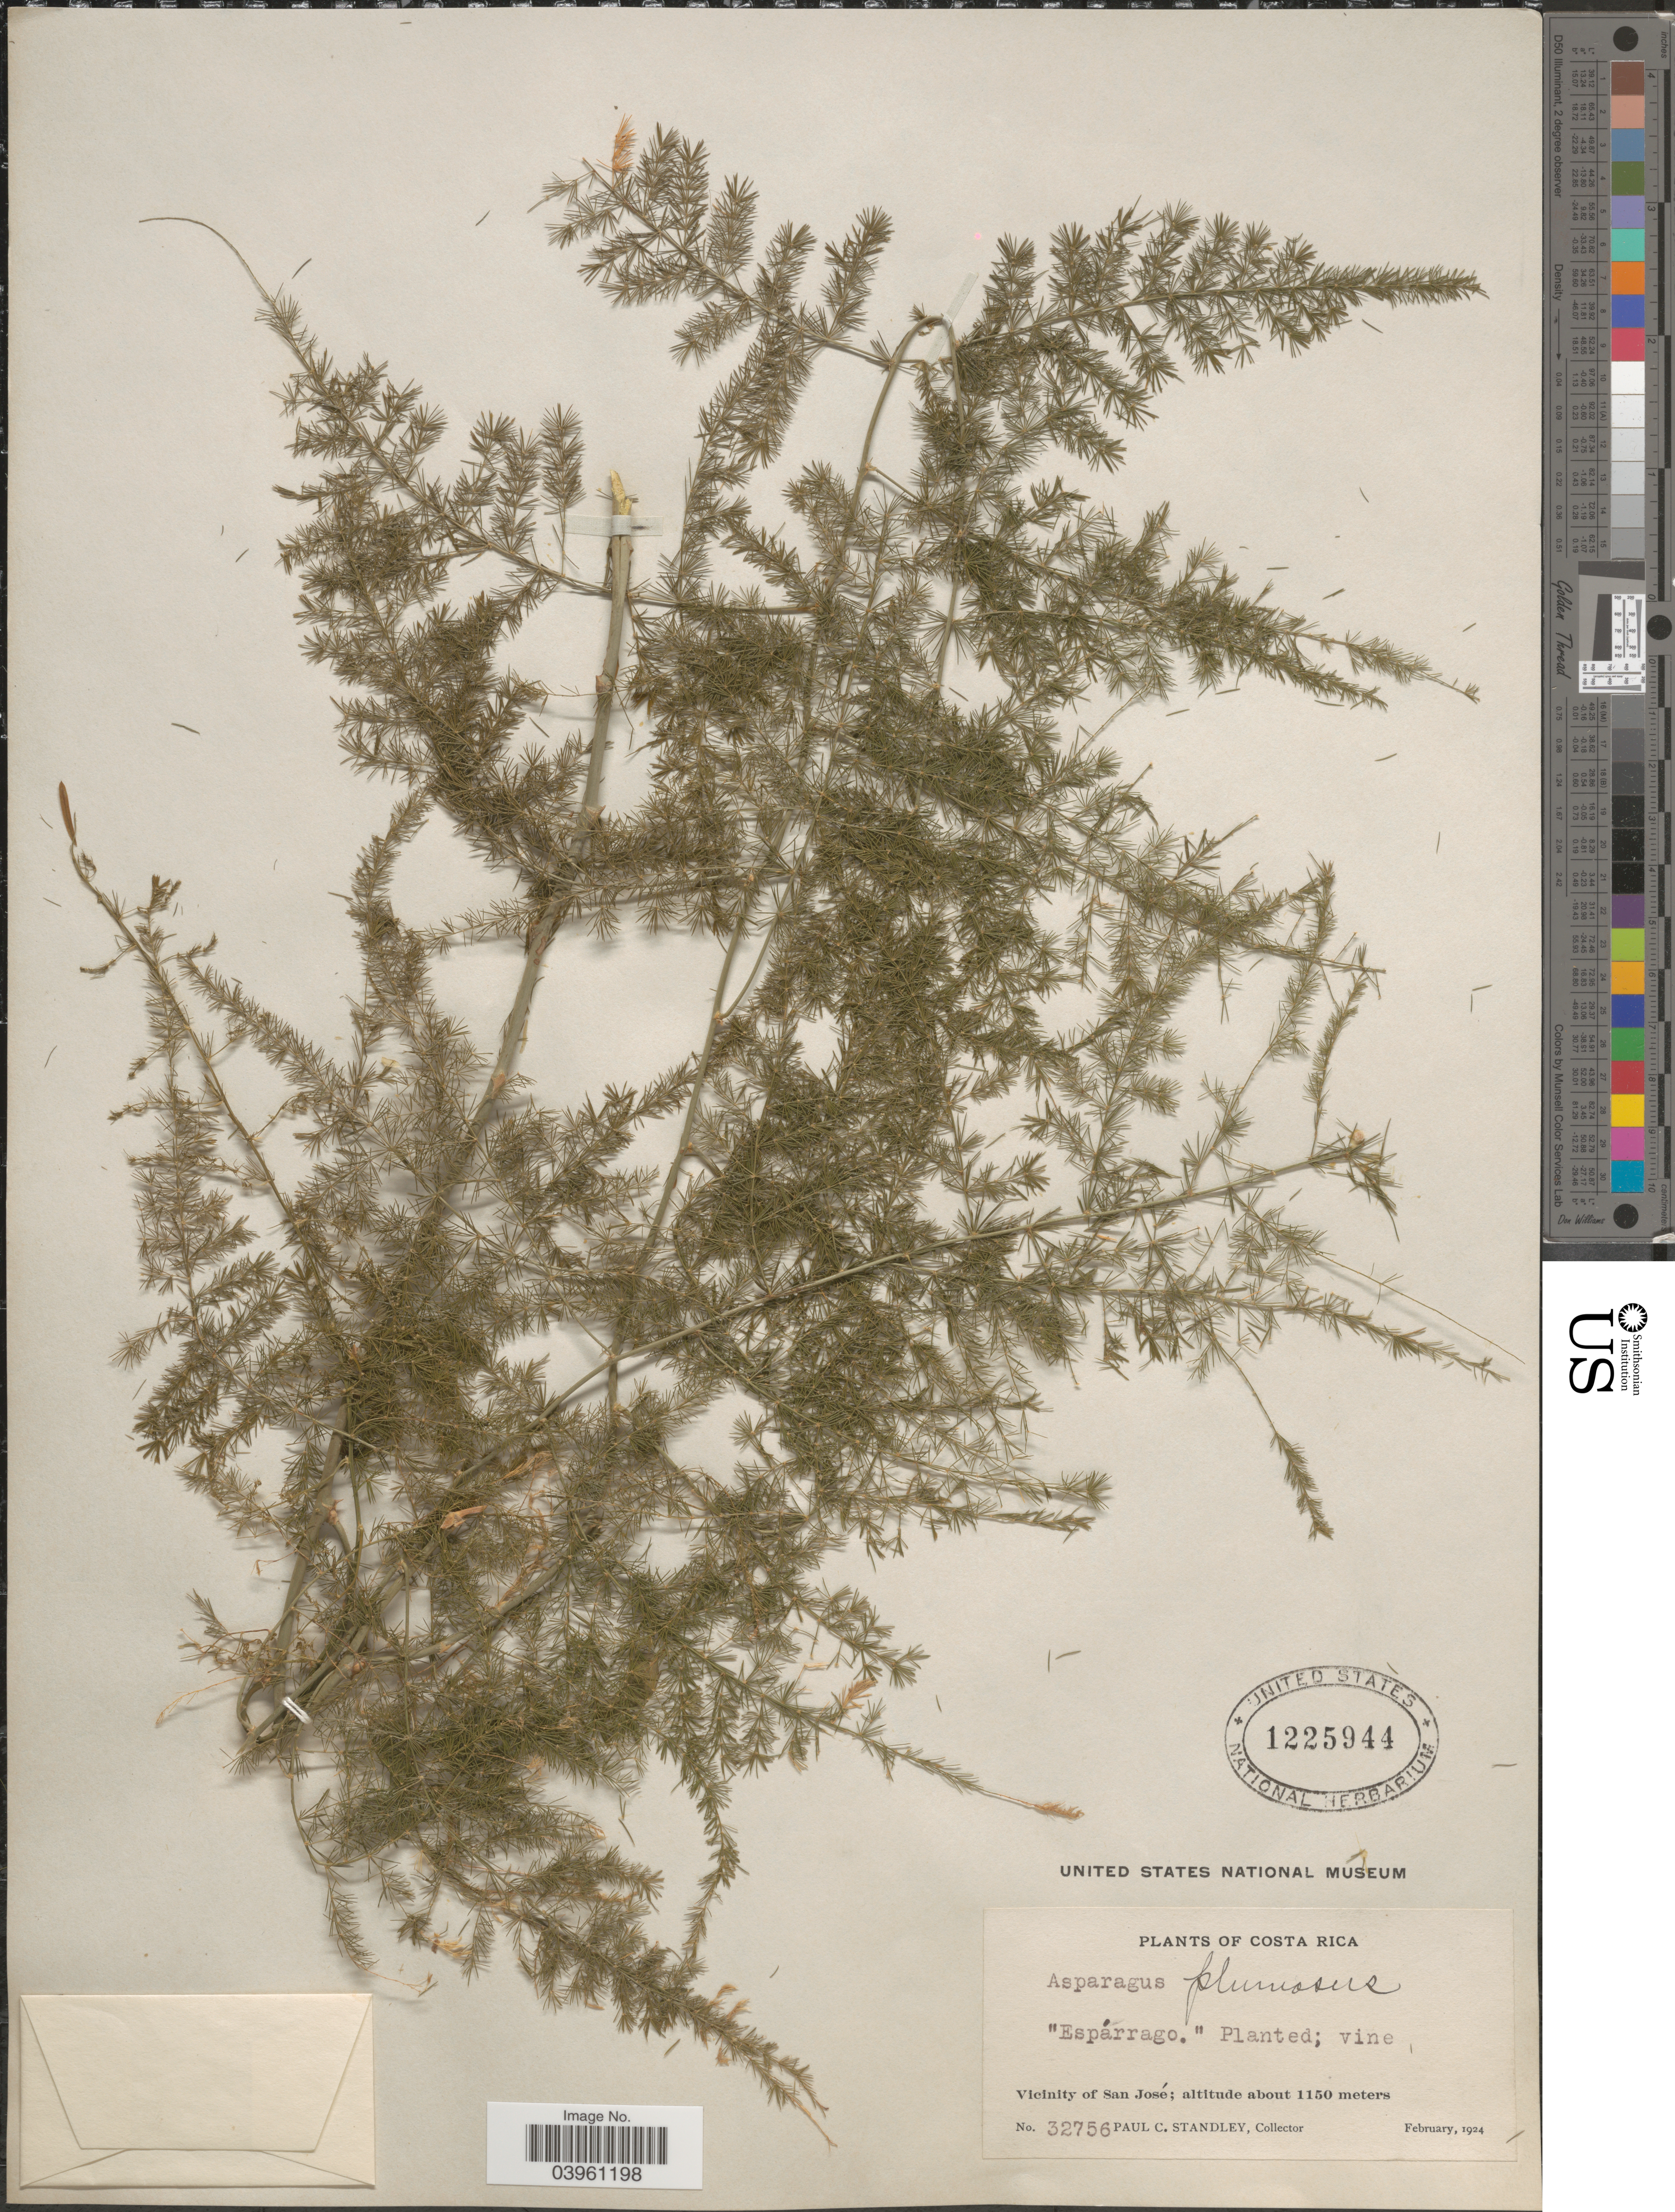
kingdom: Plantae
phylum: Tracheophyta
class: Liliopsida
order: Asparagales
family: Asparagaceae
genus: Asparagus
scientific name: Asparagus plumosus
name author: Baker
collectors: P. C. Standley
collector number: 32756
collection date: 1924-02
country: Costa Rica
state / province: San José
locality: Vicinity of San José.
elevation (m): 1150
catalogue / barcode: US 1225944